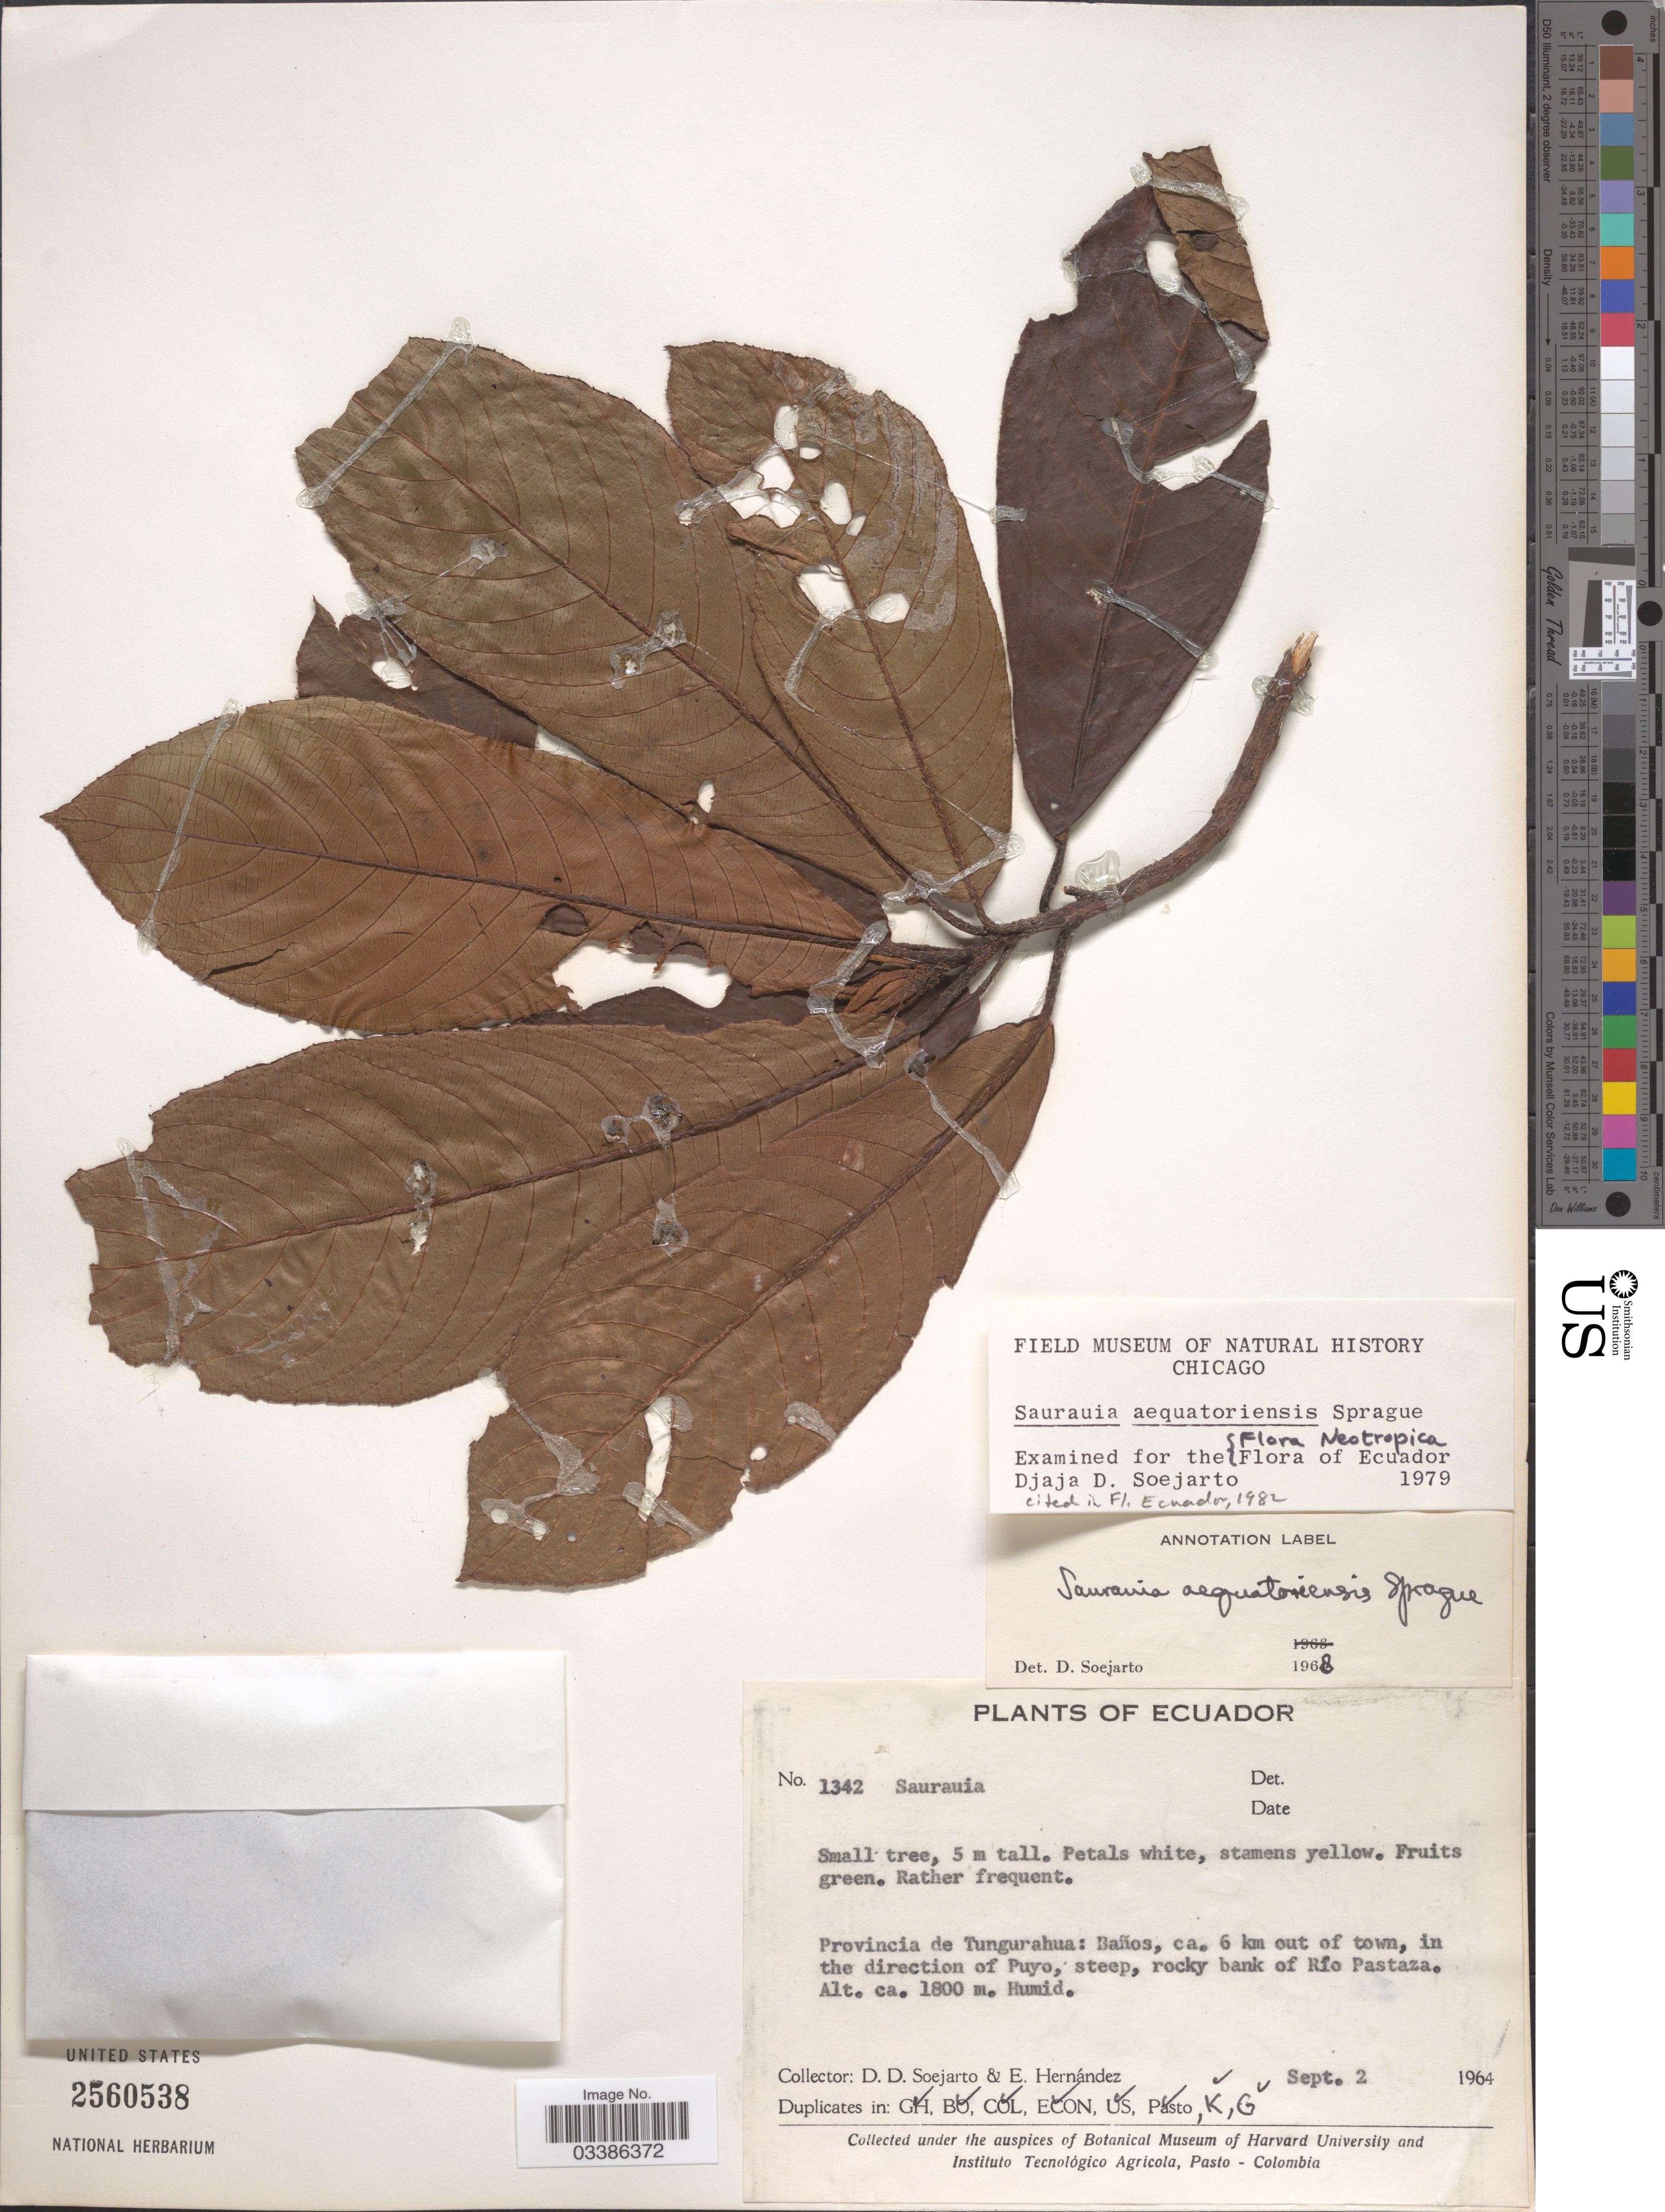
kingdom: Plantae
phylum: Tracheophyta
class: Magnoliopsida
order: Ericales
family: Actinidiaceae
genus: Saurauia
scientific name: Saurauia adenodonta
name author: Sleumer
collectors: E. Hernández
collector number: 1342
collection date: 1964-09-02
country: Ecuador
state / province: Tungurahua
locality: Baños, ca. 6 km out of town, in the direction of Puyo, steep, rocky bank of Río Pastaza.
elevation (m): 1800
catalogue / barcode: US 2560538